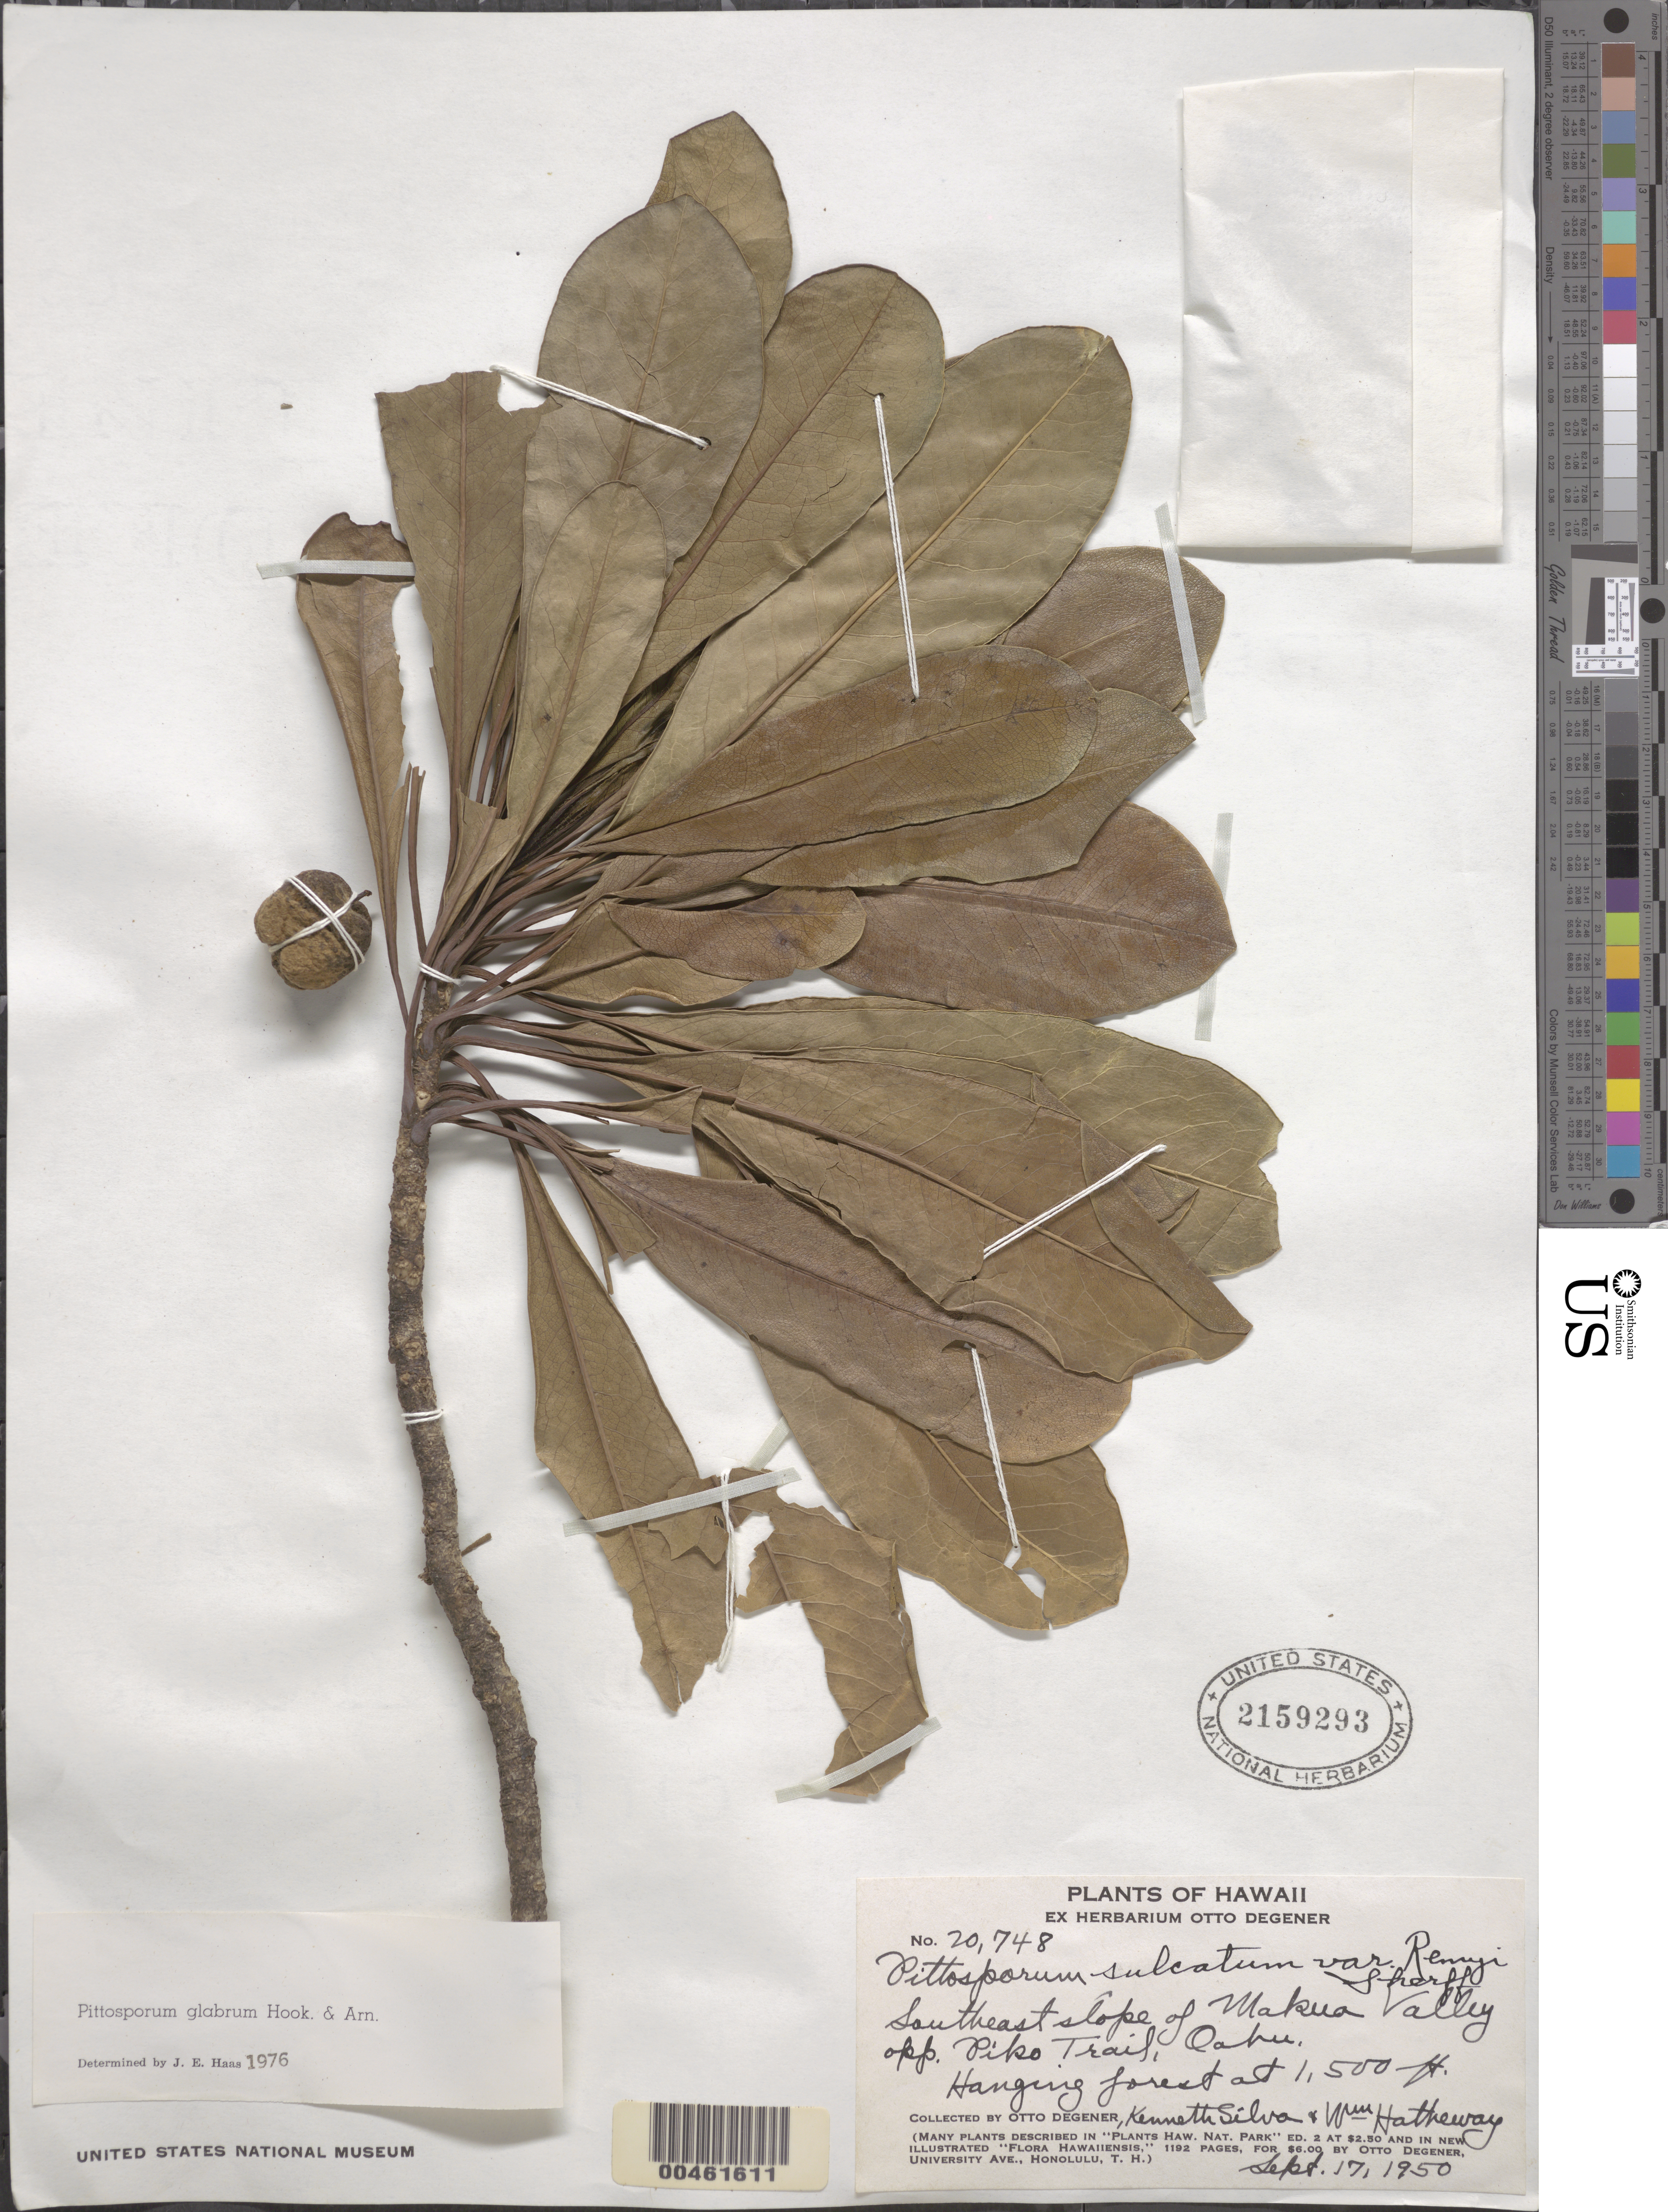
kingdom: Plantae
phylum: Tracheophyta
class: Magnoliopsida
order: Apiales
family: Pittosporaceae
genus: Pittosporum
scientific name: Pittosporum glabrum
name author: Hook. & Arn.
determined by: Haas, J. E.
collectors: O. Degener, K. Silva & W. Hatheway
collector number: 20748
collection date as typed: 17 Sep 1950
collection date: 1950-09-17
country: United States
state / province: Hawaii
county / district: Honolulu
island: Oahu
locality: SE slope of Makua Valley opp. Piko Trail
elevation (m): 457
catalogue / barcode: US 2159293